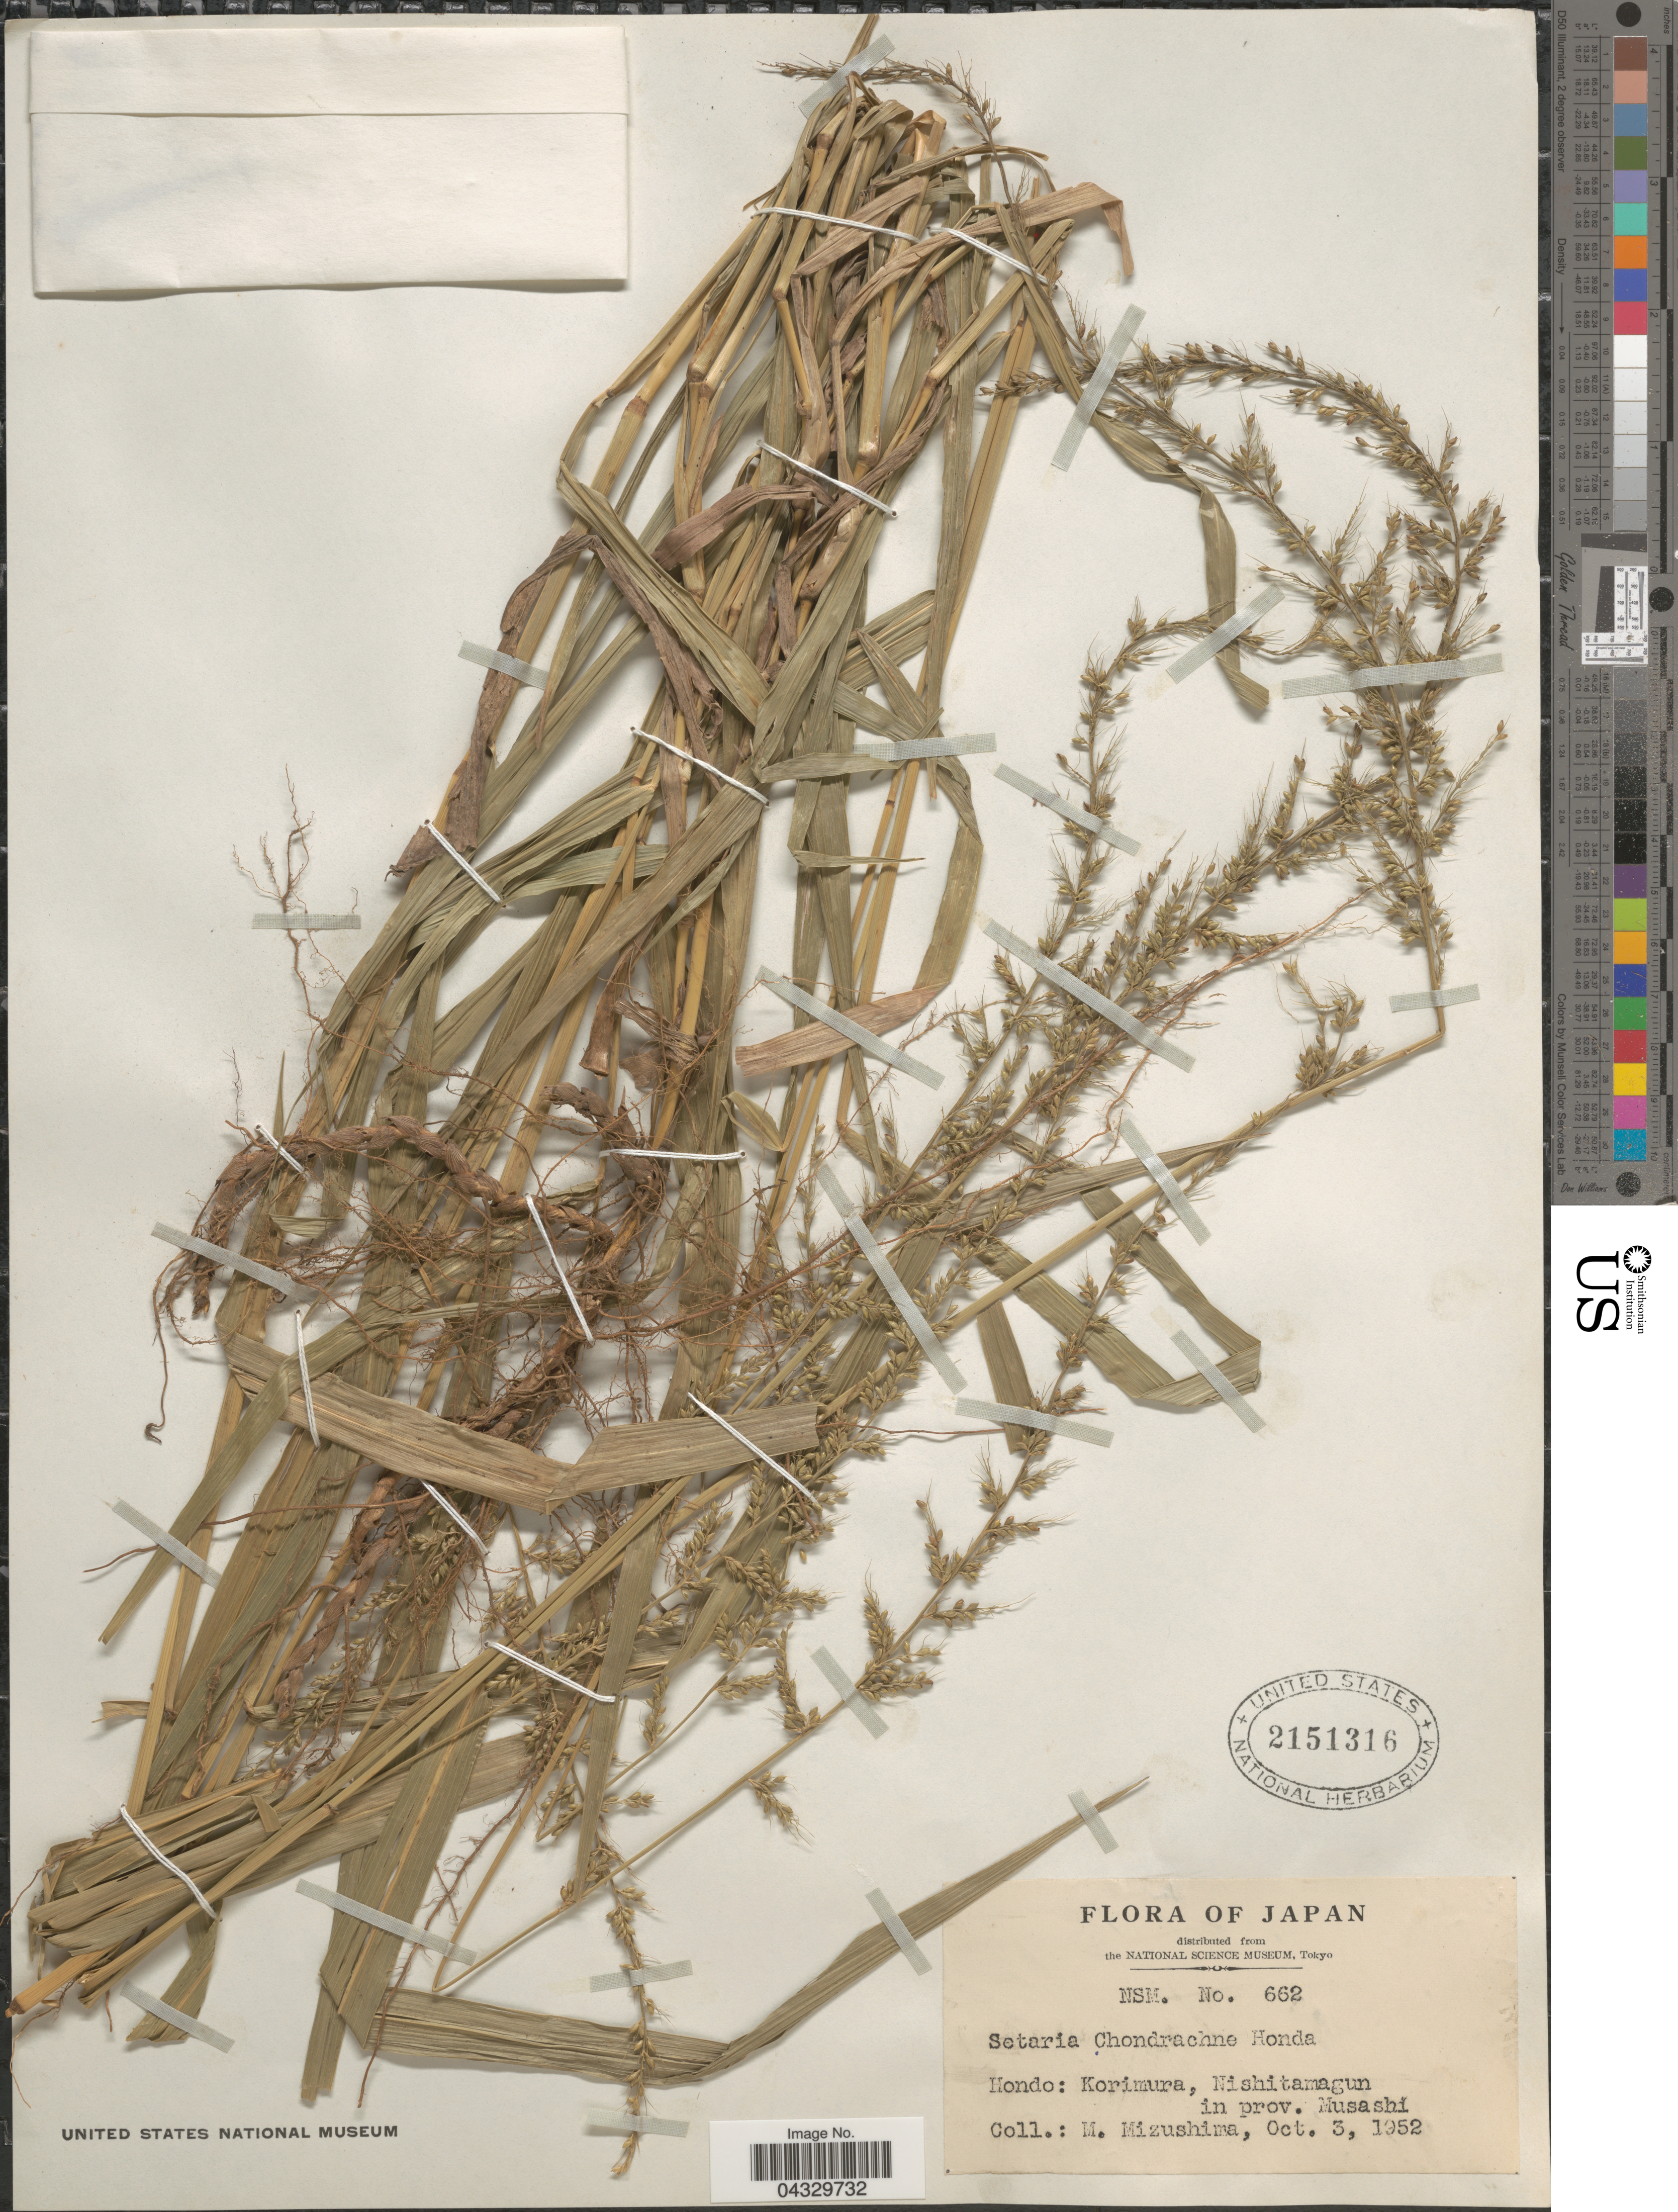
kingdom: Plantae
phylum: Tracheophyta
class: Liliopsida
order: Poales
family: Poaceae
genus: Setaria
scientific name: Setaria chondrachne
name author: (Steud.) Honda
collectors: M. Mizushima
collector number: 662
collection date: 1952-10-03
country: Japan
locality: Hondo: Korimura, Nishitamagun in prov. Musashi.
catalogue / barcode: US 2151316